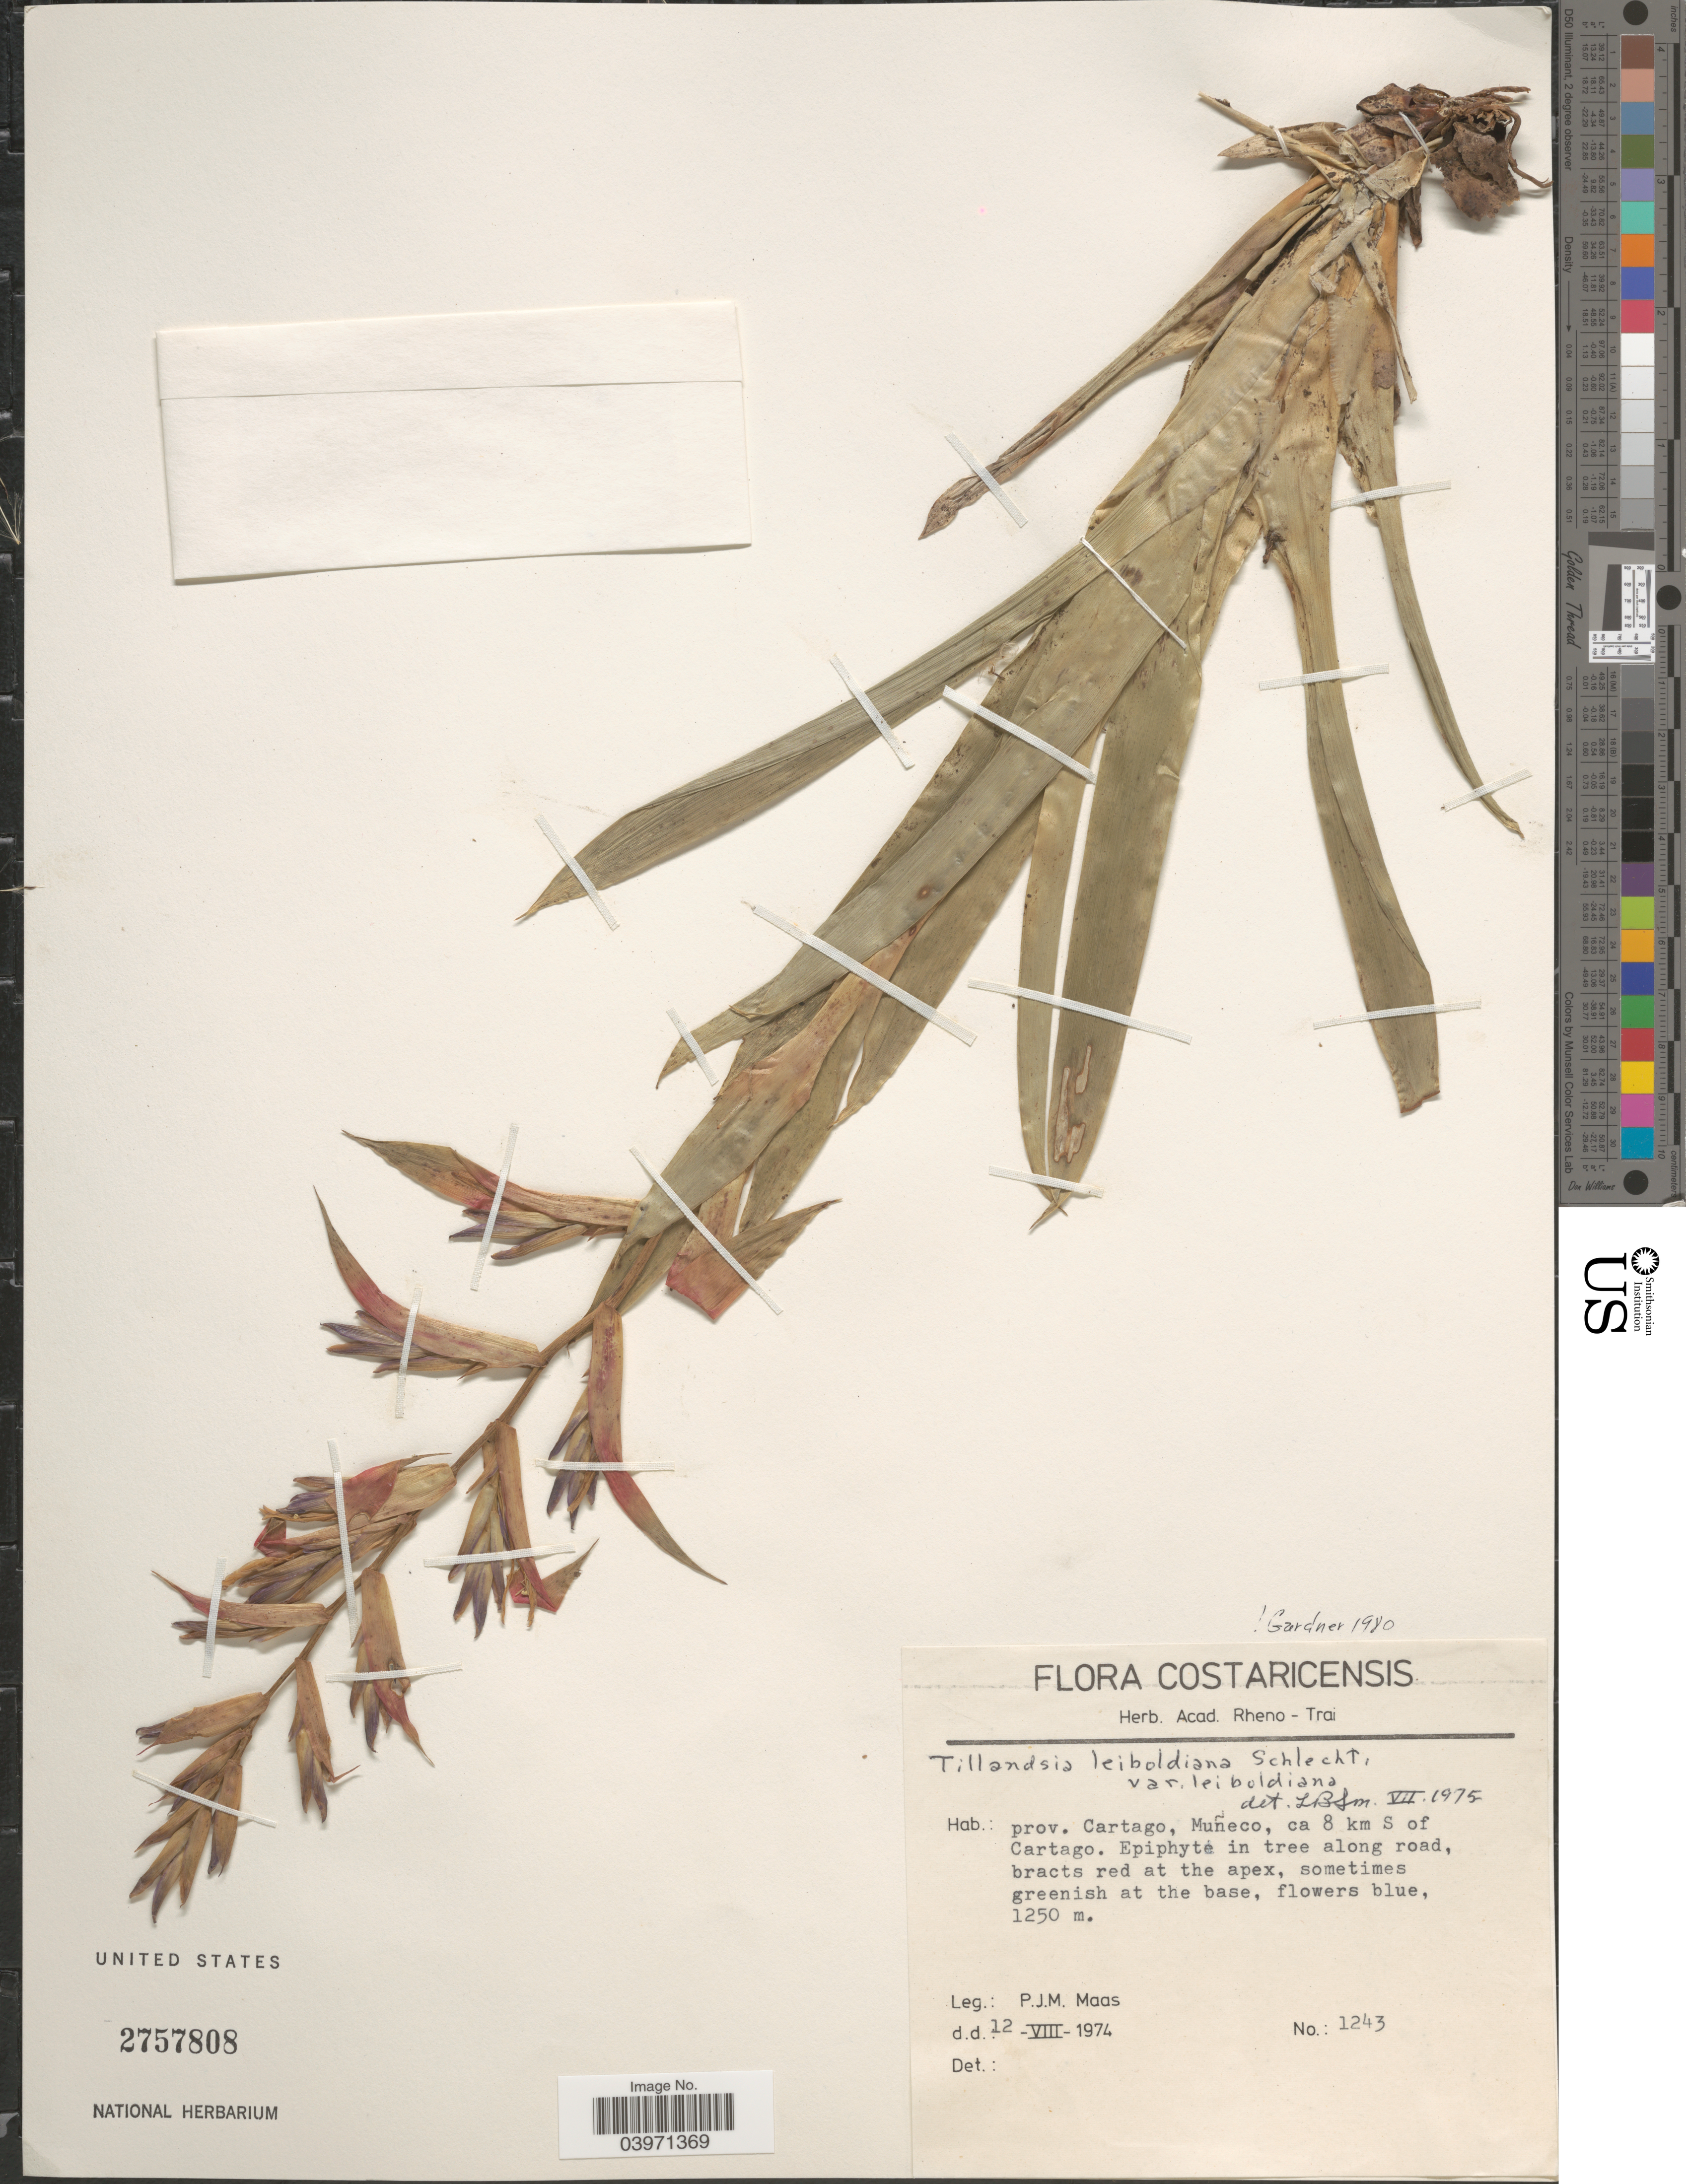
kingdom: Plantae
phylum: Tracheophyta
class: Liliopsida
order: Poales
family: Bromeliaceae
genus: Tillandsia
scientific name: Tillandsia leiboldiana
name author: Schltdl.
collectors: P. Maas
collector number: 1243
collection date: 1974-08-12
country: Costa Rica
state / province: Cartago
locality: Muñeco, ca 8 km S of Cartago.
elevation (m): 1250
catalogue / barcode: US 2757808